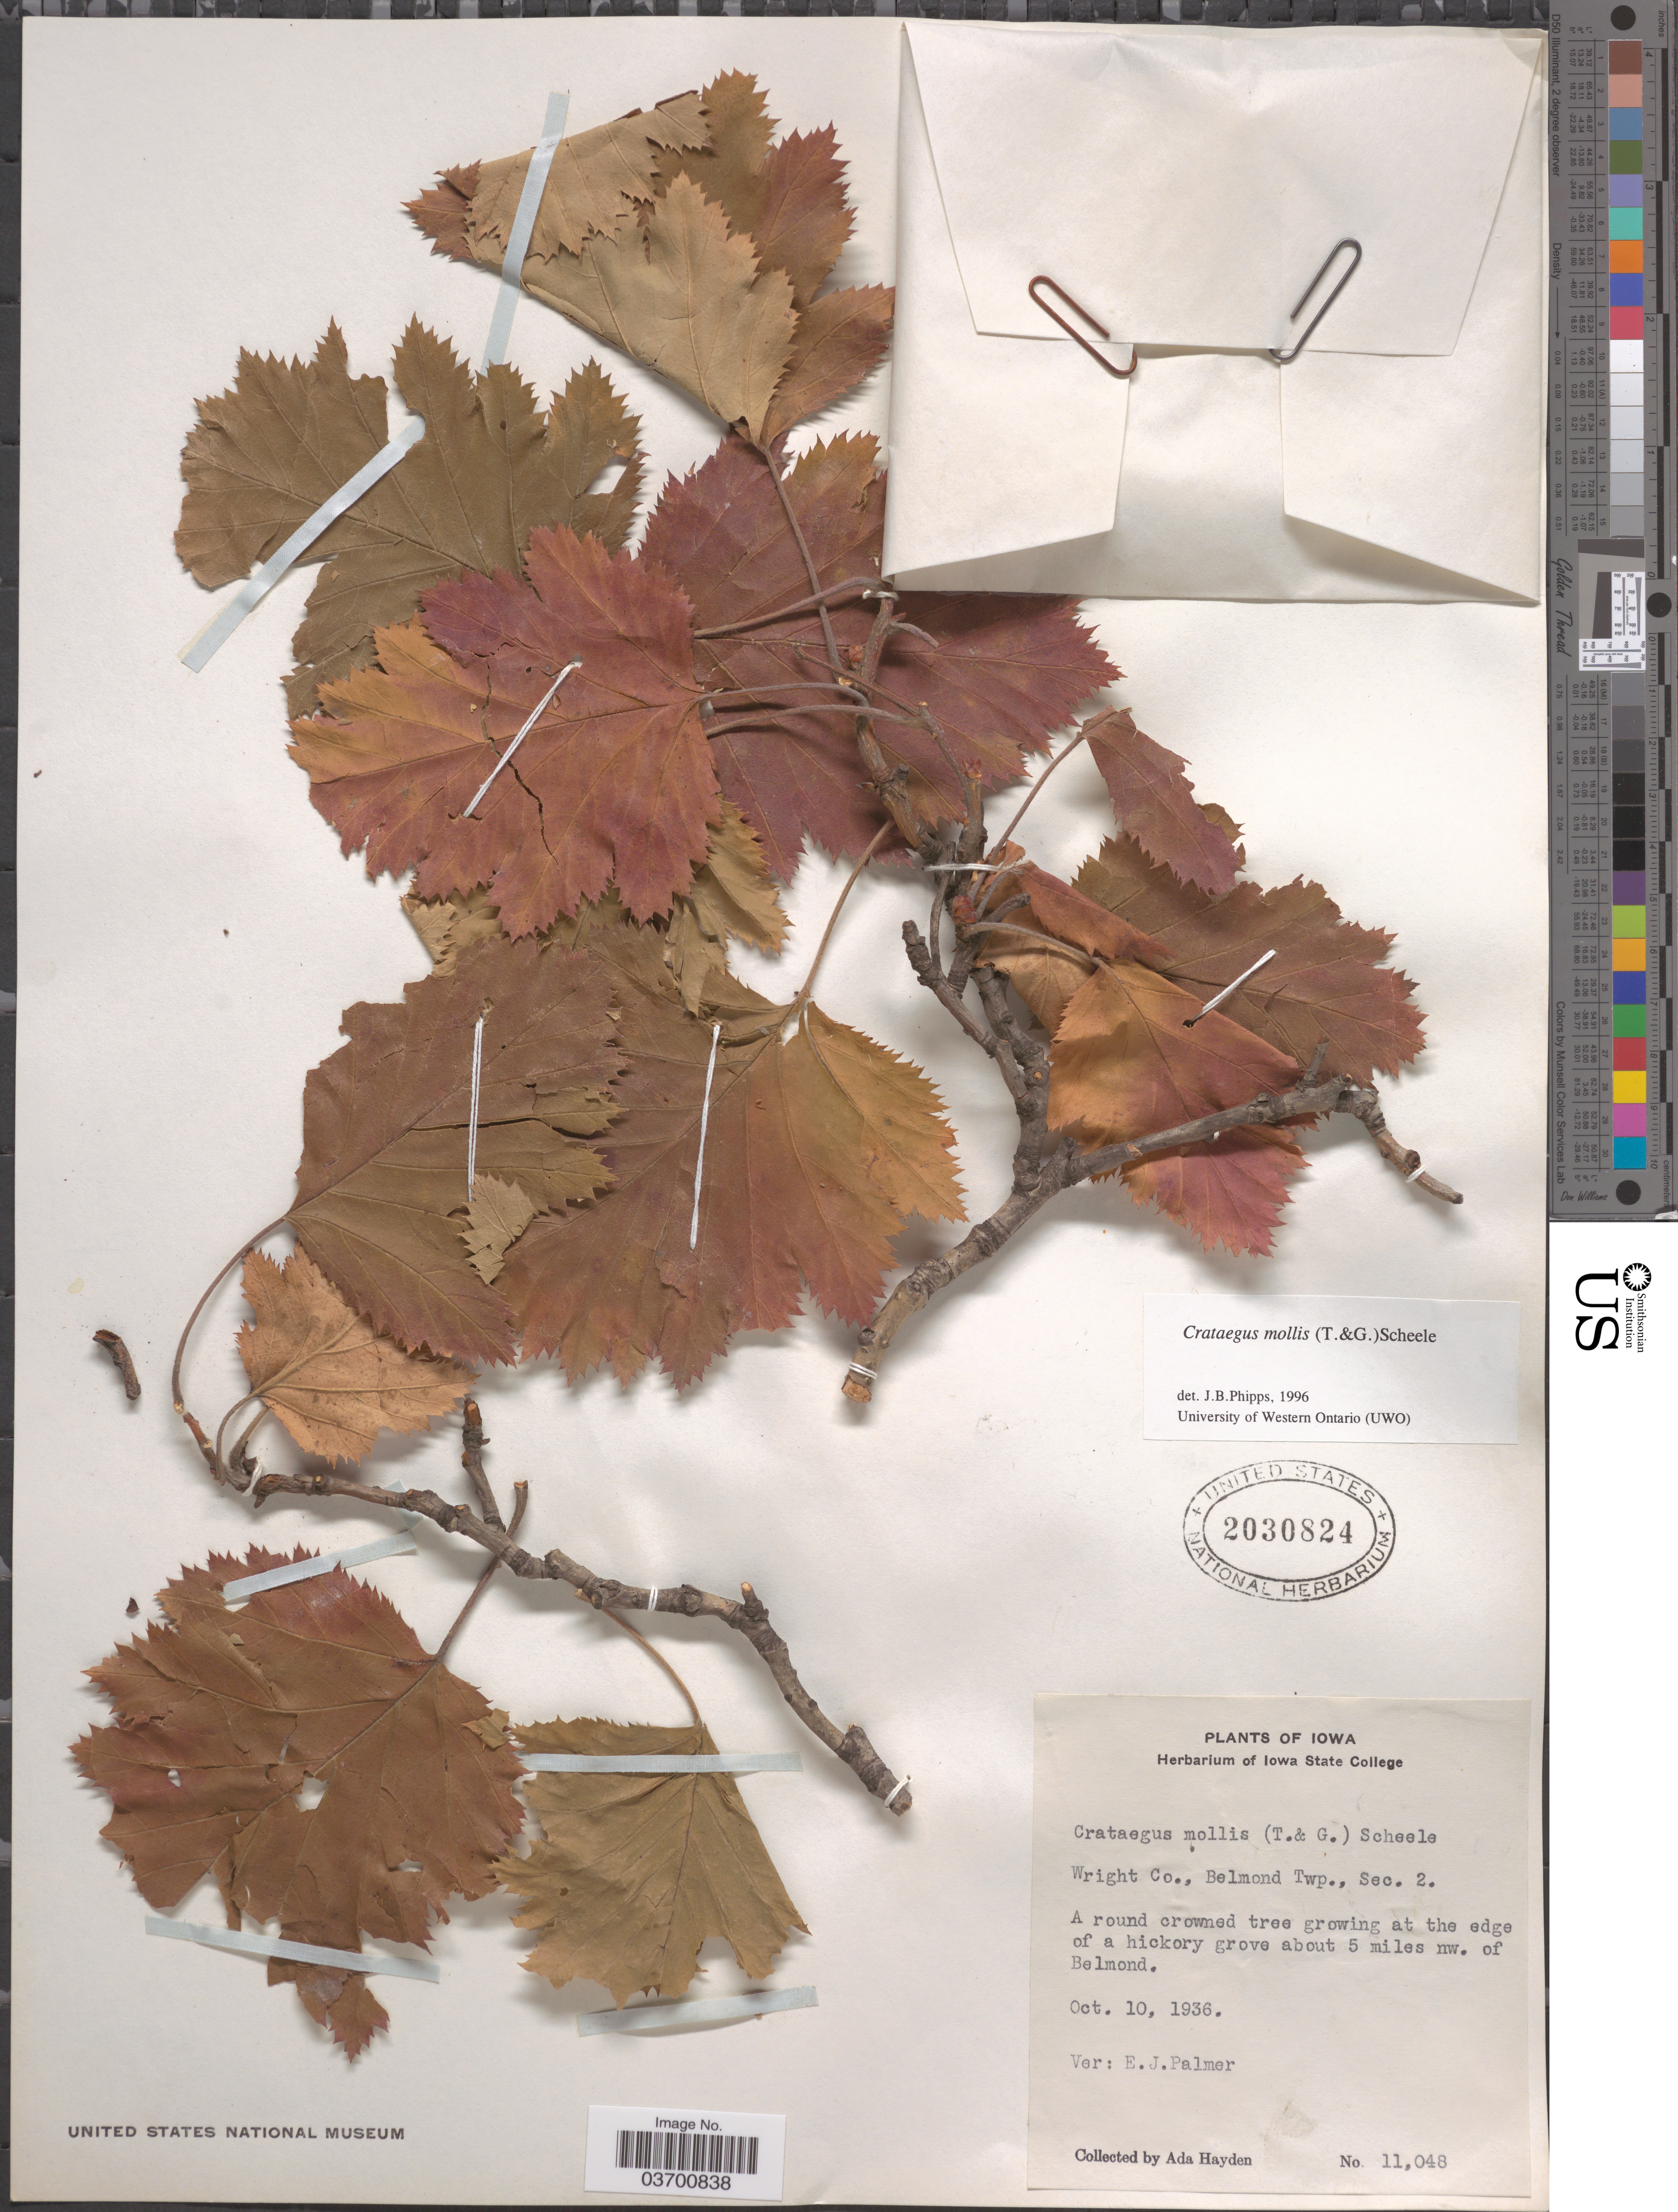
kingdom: Plantae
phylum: Tracheophyta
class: Magnoliopsida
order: Rosales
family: Rosaceae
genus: Crataegus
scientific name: Crataegus mollis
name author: (Torr. & A. Gray) Scheele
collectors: Ada Hayden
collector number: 11048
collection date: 1936-10-10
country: United States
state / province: Iowa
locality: Wright Co., Belmond Twp., Sec. 2. About 5 miles nw. of Belmond.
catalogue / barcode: US 2030824